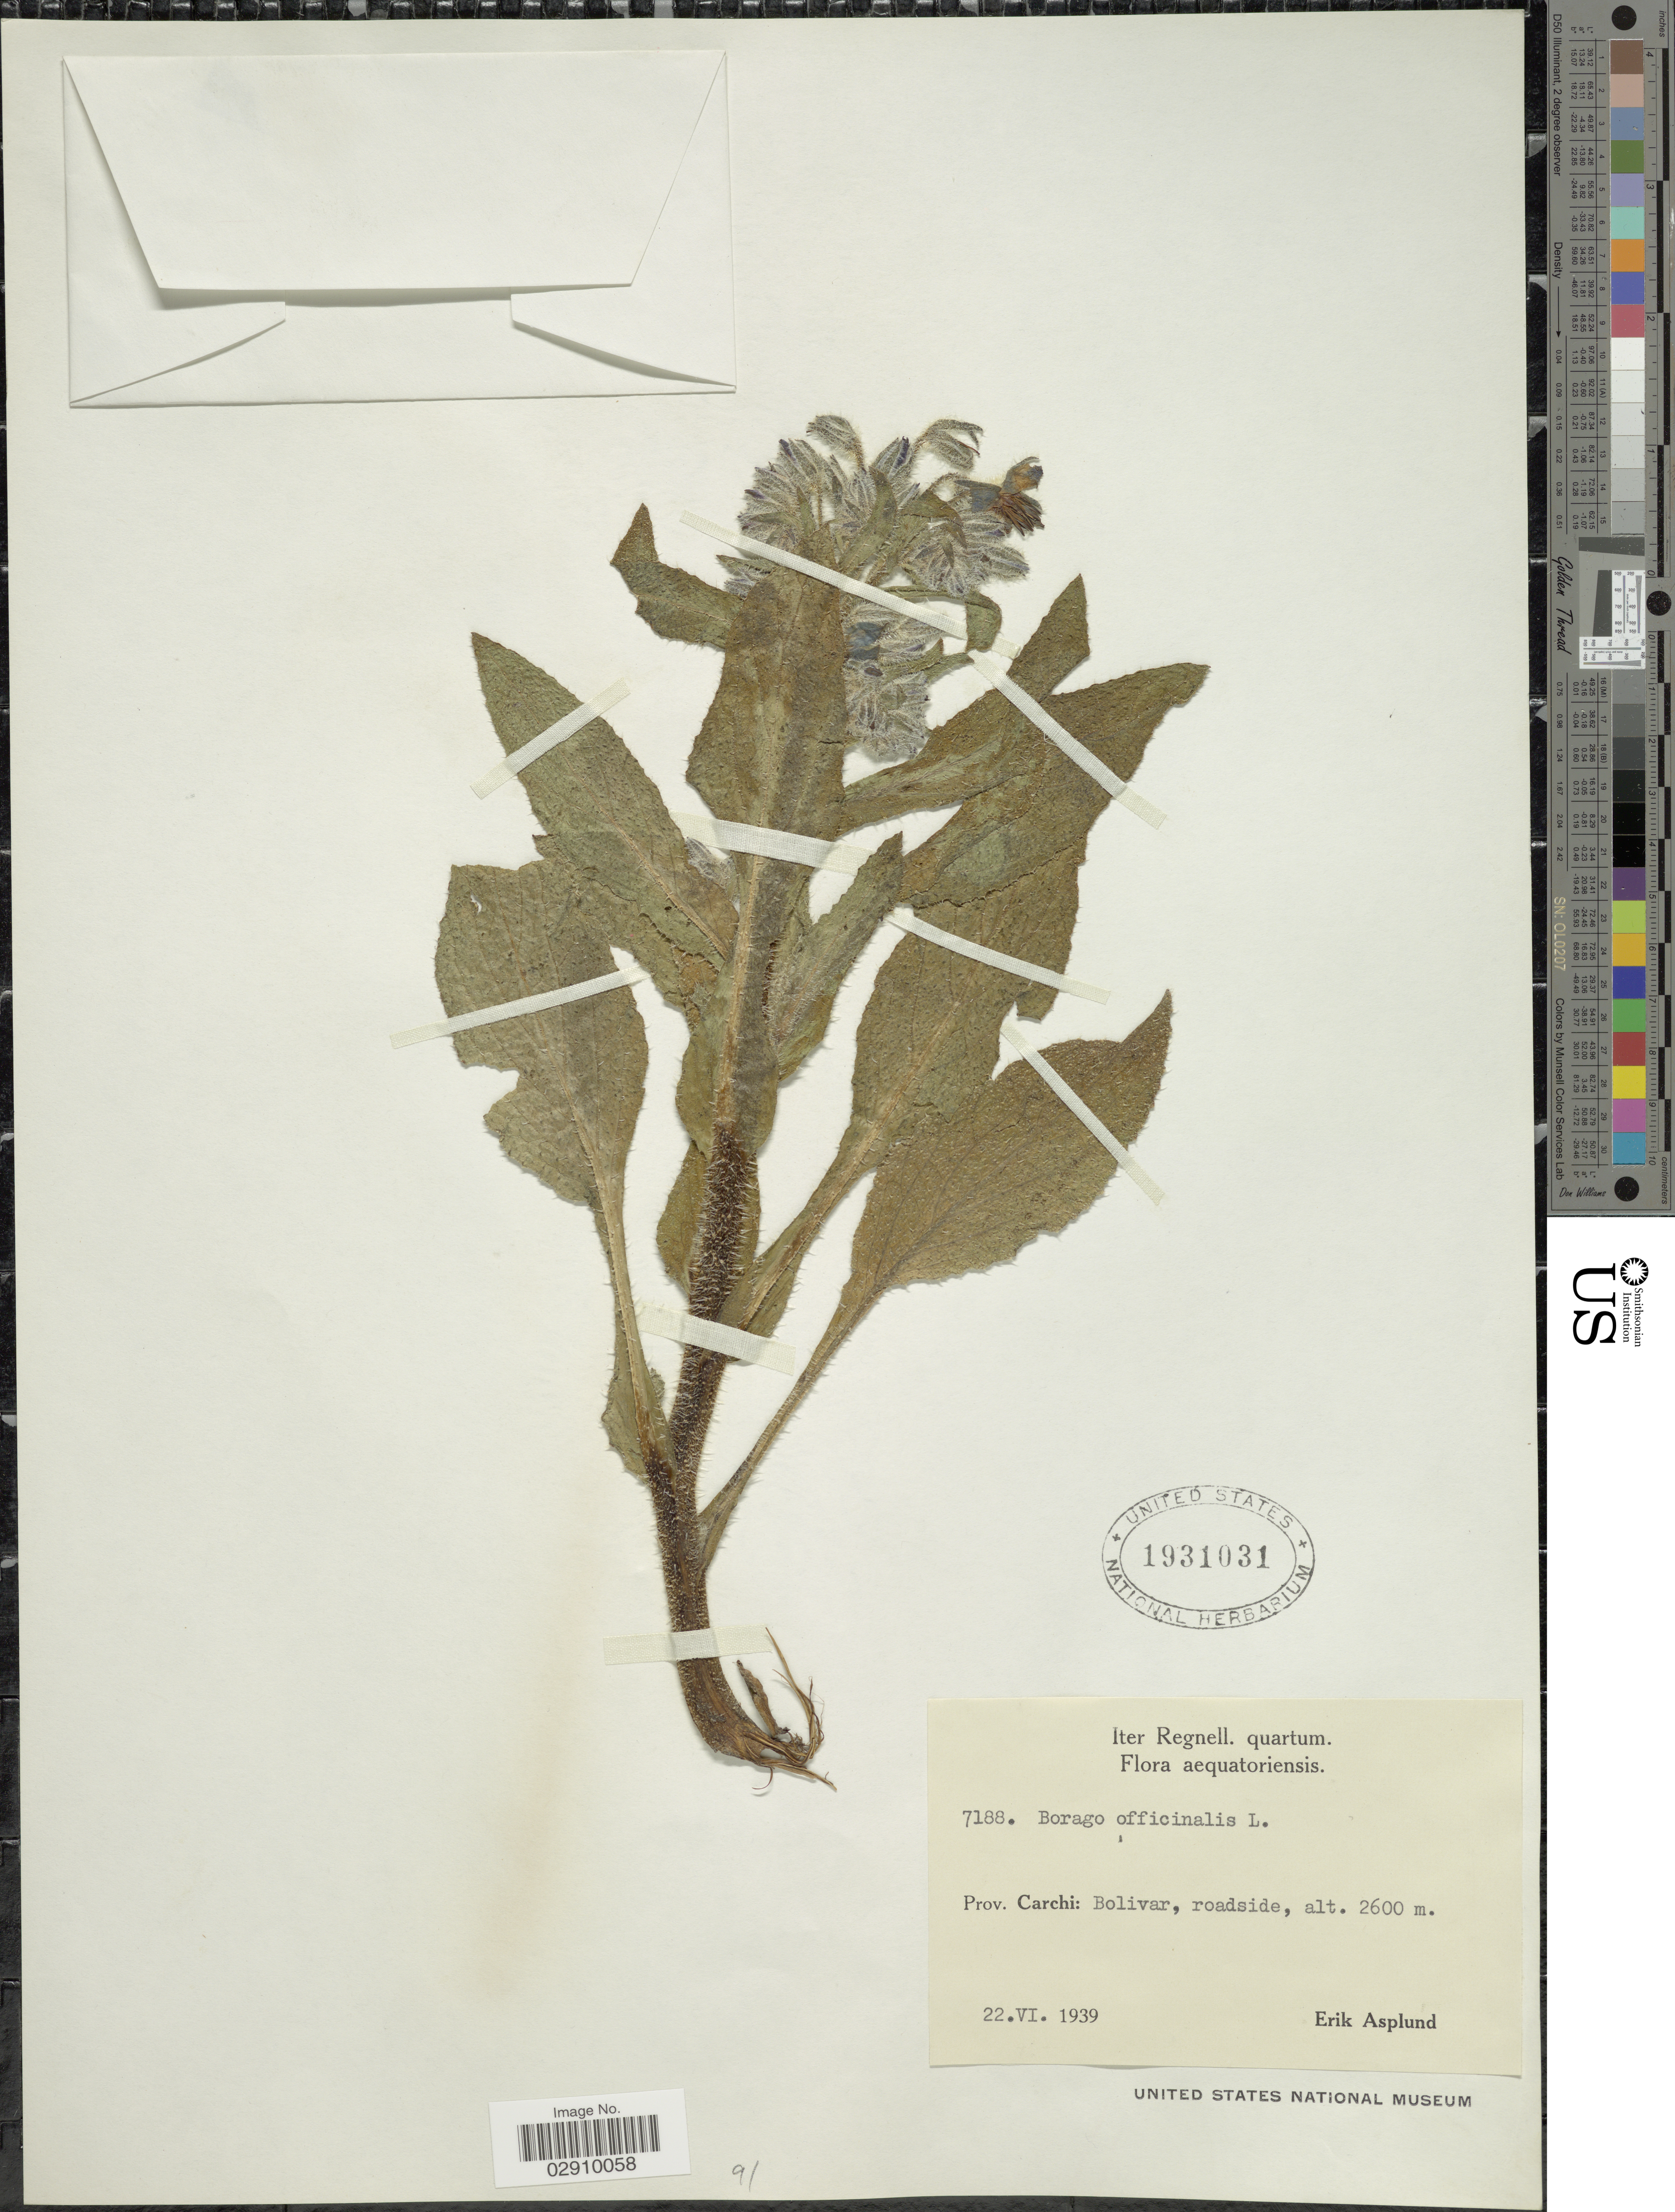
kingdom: Plantae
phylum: Tracheophyta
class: Magnoliopsida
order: Boraginales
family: Boraginaceae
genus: Borago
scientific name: Borago officinalis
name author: L.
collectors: E. Asplund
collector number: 7188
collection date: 1939-06-22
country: Ecuador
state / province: Carchi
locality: Prov. Carchi: Bolivar, roadside, Aequatoriensis.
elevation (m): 2600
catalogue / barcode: US 1931031